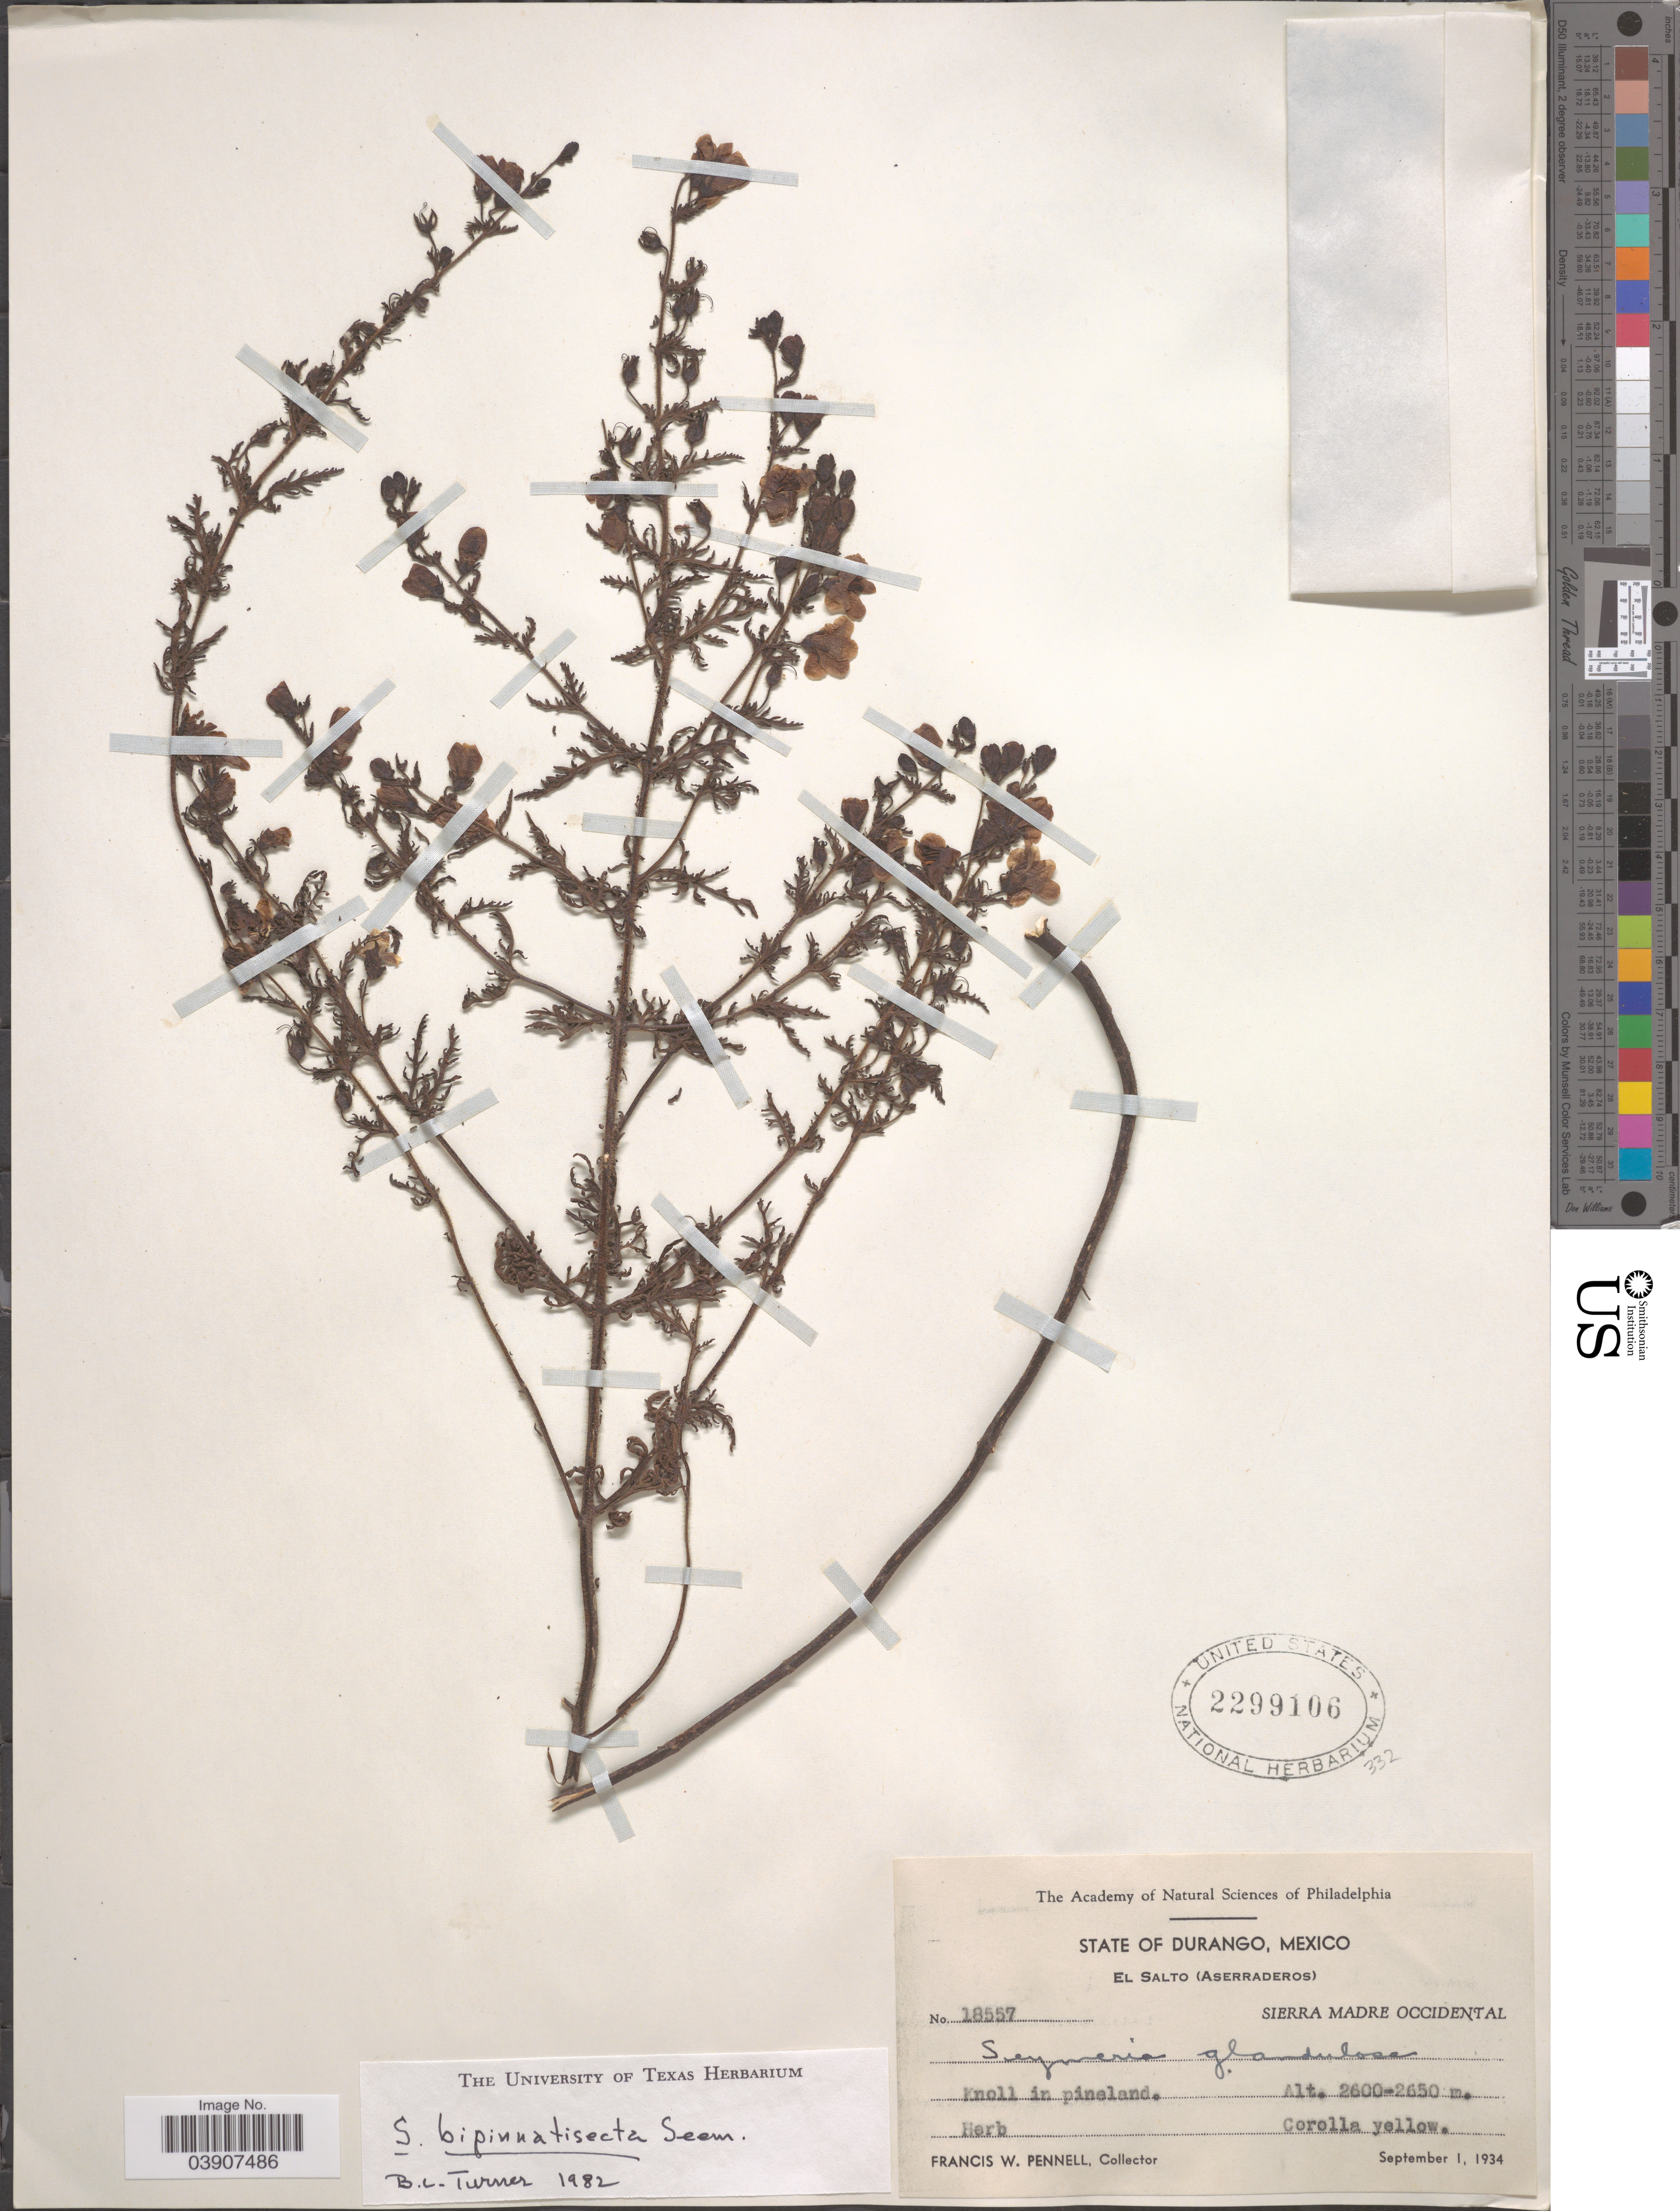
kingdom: Plantae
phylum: Tracheophyta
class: Magnoliopsida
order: Lamiales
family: Orobanchaceae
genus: Seymeria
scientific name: Seymeria bipinnatisecta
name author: Seem.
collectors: F. W. Pennell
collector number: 18557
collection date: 1934-09-01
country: Mexico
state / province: Durango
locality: El Salto (Aserraderos) Sierra Madre Occidental.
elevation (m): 2600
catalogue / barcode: US 2299106